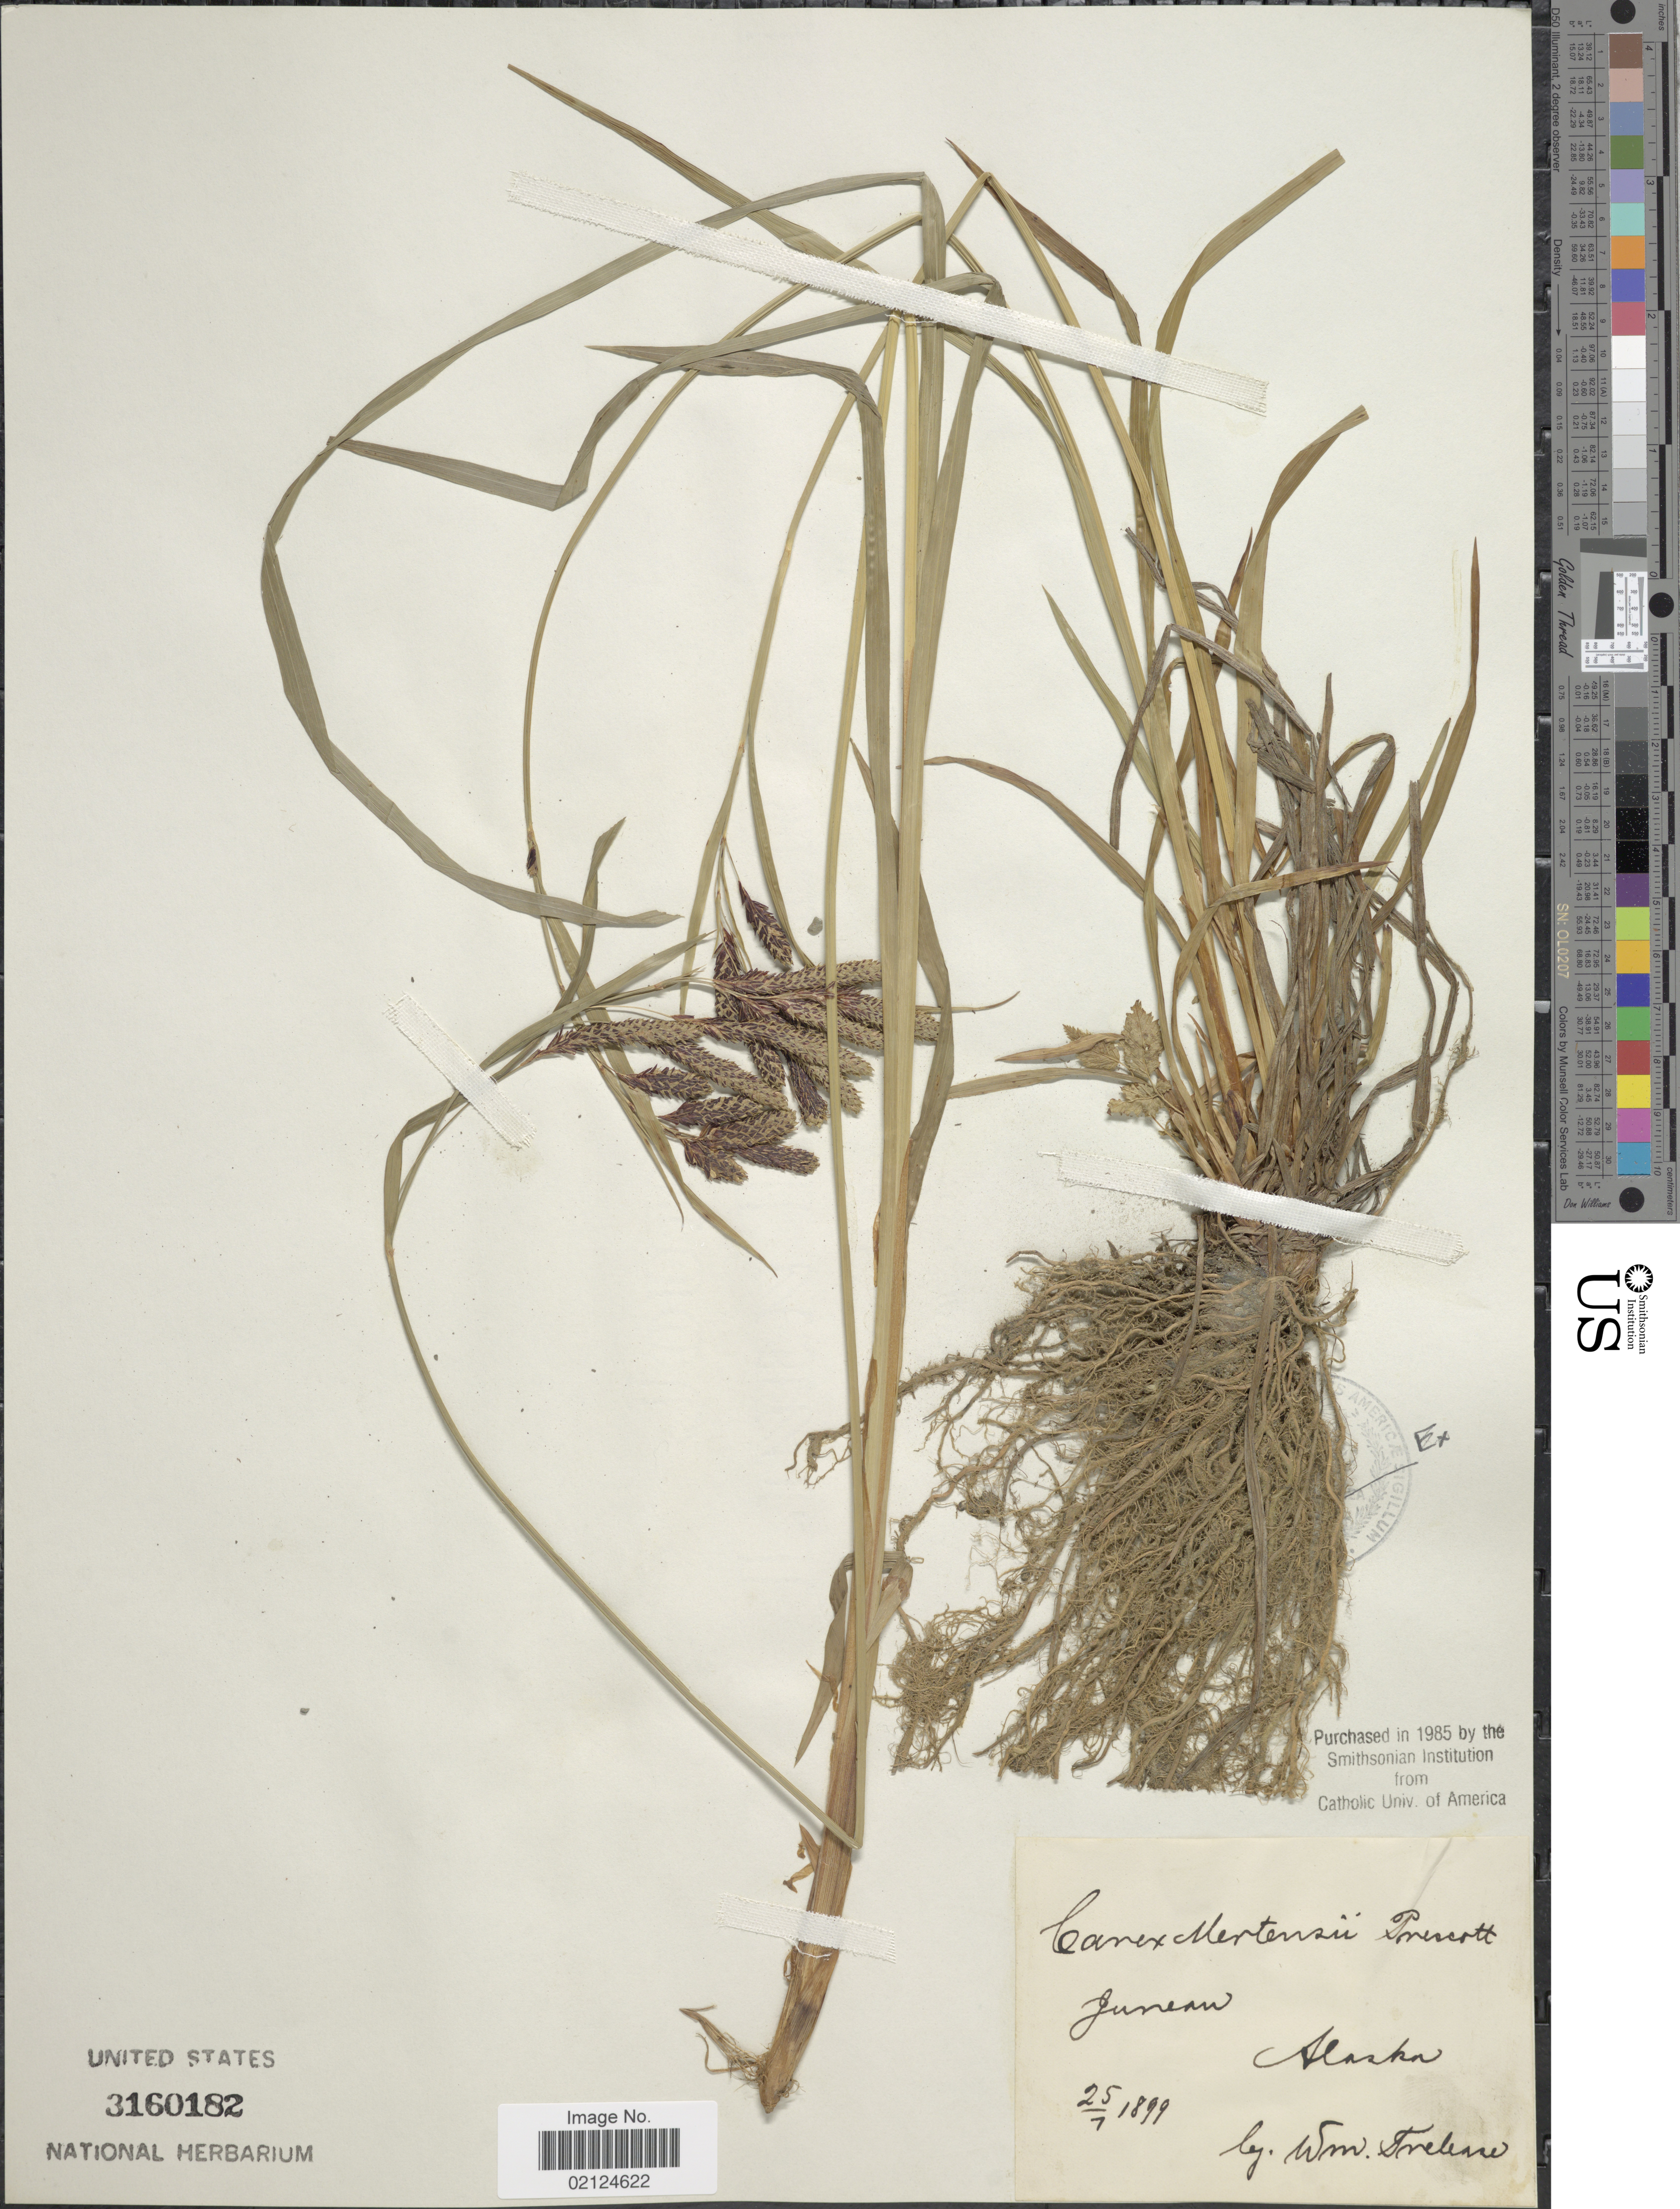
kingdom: Plantae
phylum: Tracheophyta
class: Liliopsida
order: Poales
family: Cyperaceae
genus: Carex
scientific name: Carex mertensii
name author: J.D. Prescott ex Bong.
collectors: W. Trelease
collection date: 1899-07-25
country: United States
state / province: Alaska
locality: Juneau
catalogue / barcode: US 3160182